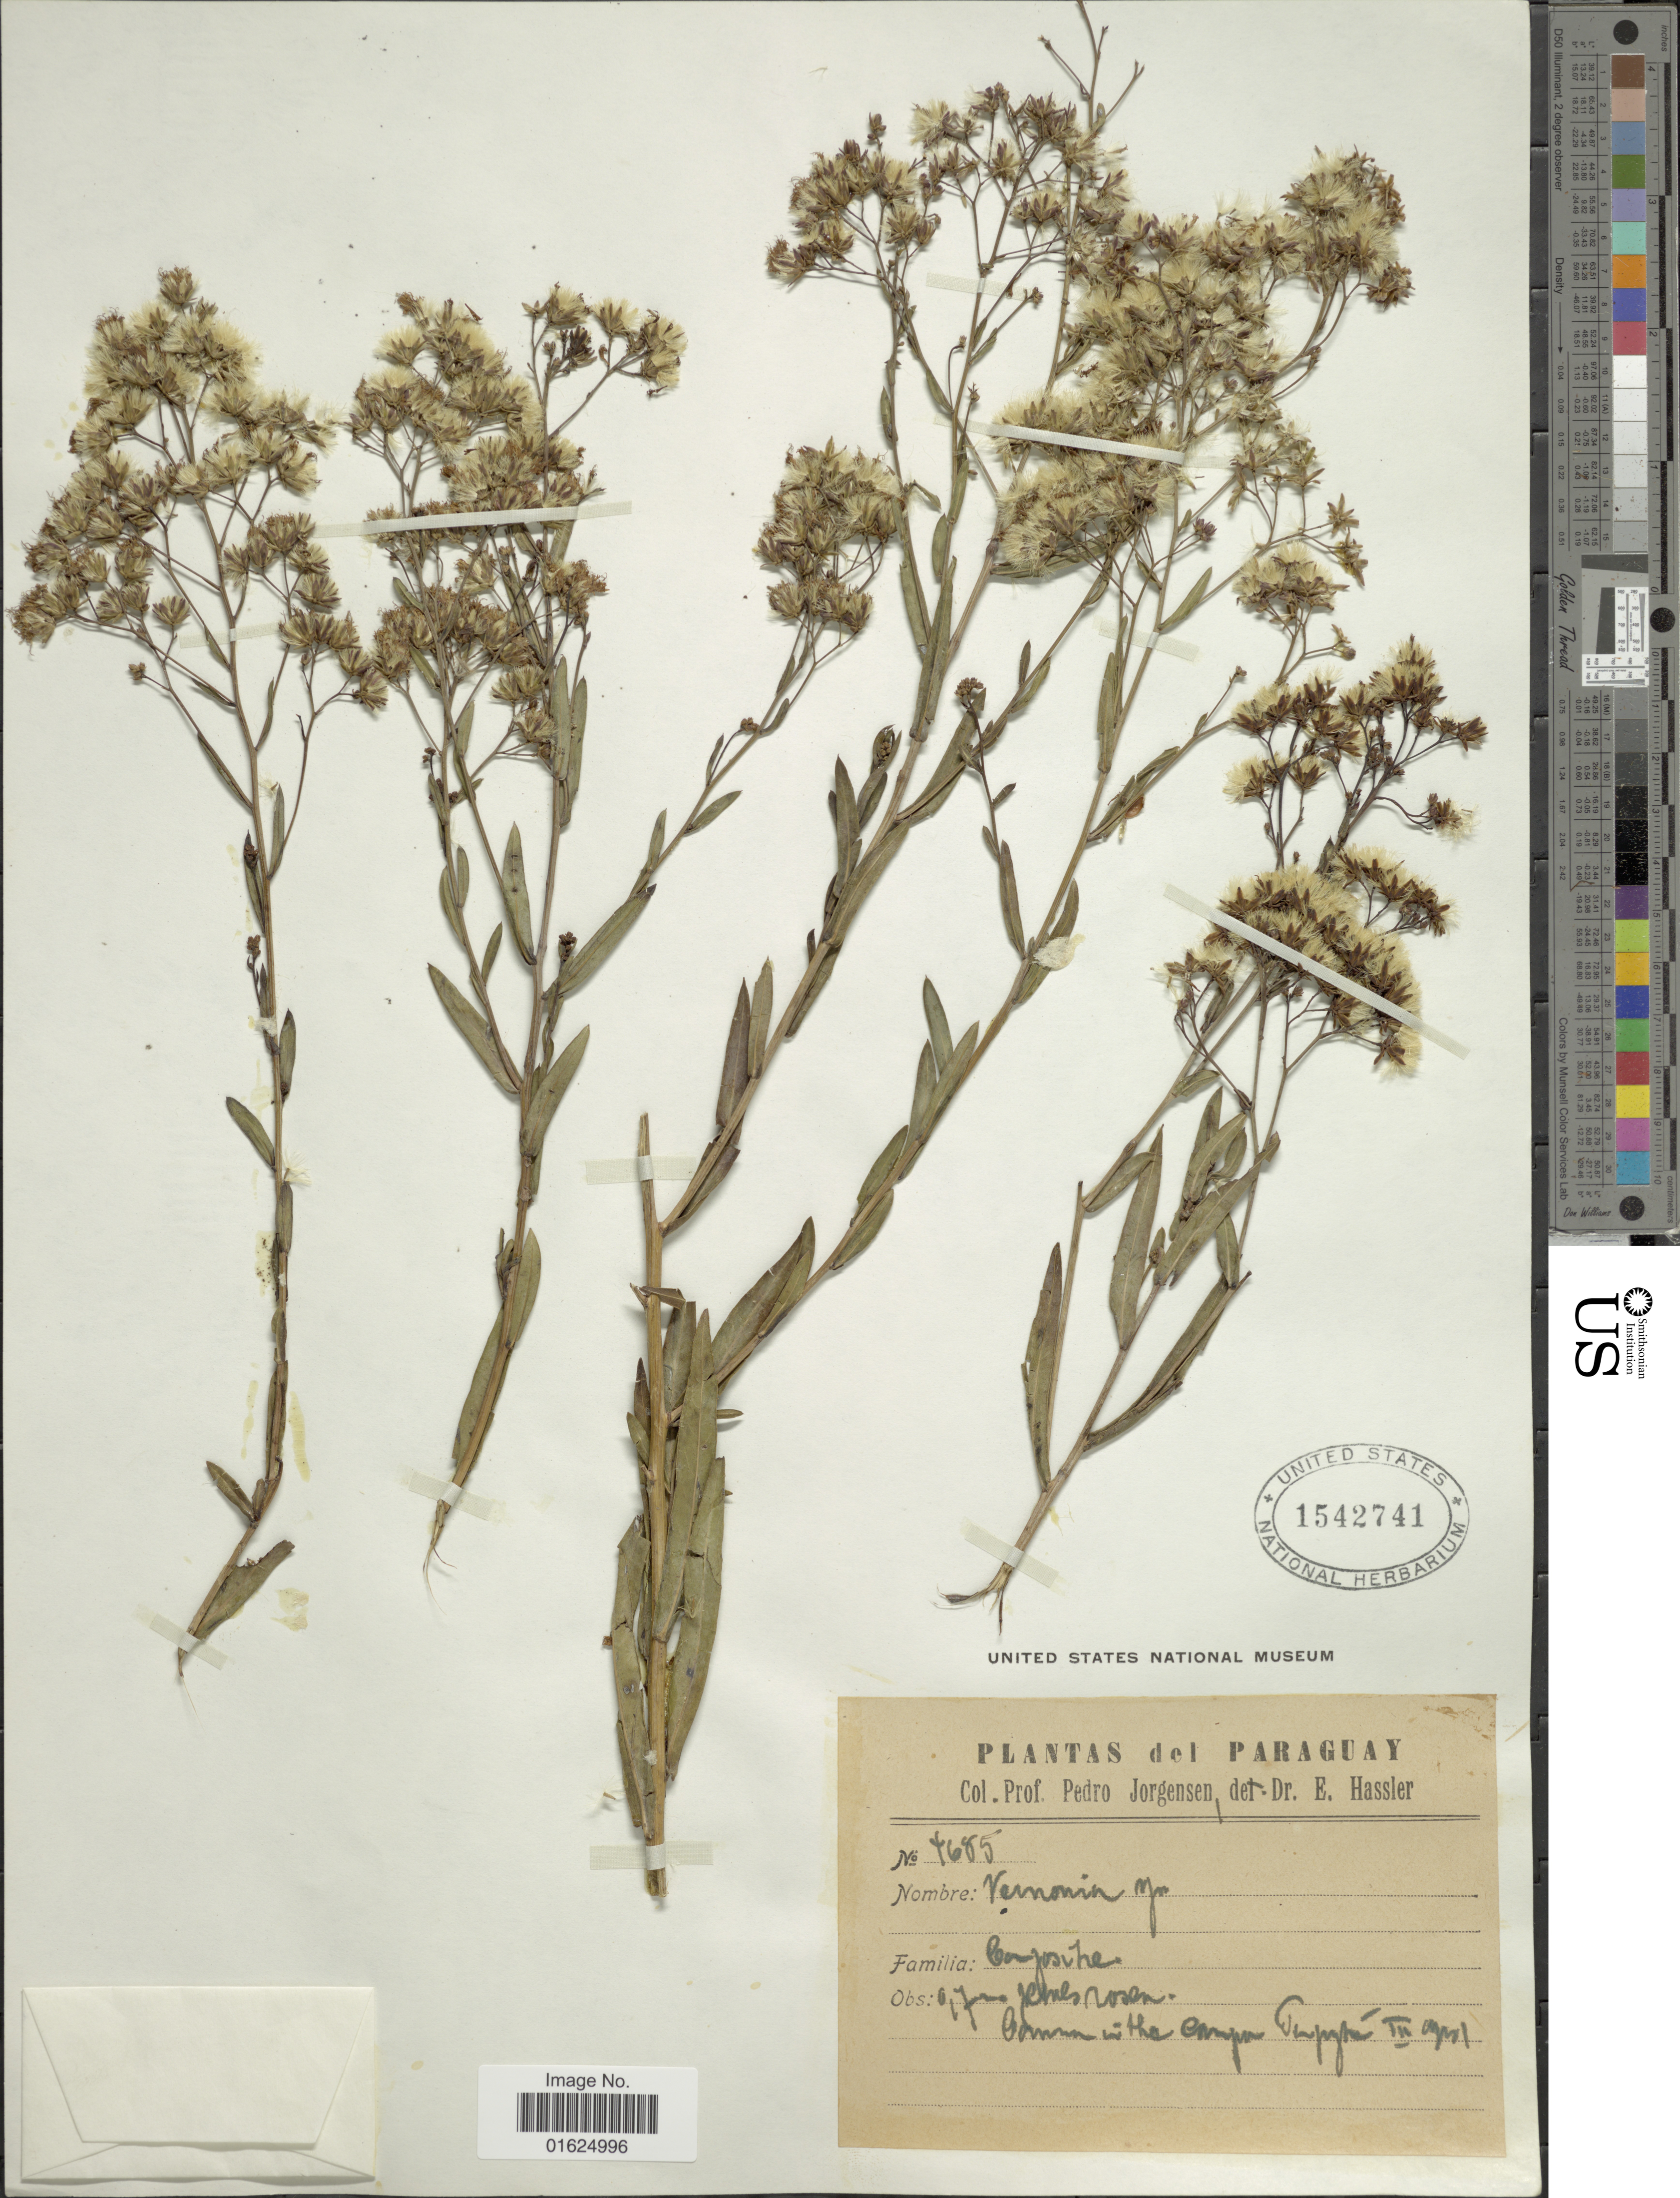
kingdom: Plantae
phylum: Tracheophyta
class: Magnoliopsida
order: Asterales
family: Asteraceae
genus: Vernonanthura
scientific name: Vernonanthura lucida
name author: (Less.) H. Rob.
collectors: P. Jörgensen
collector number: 1685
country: Paraguay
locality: Common in the campos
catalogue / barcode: US 1542741